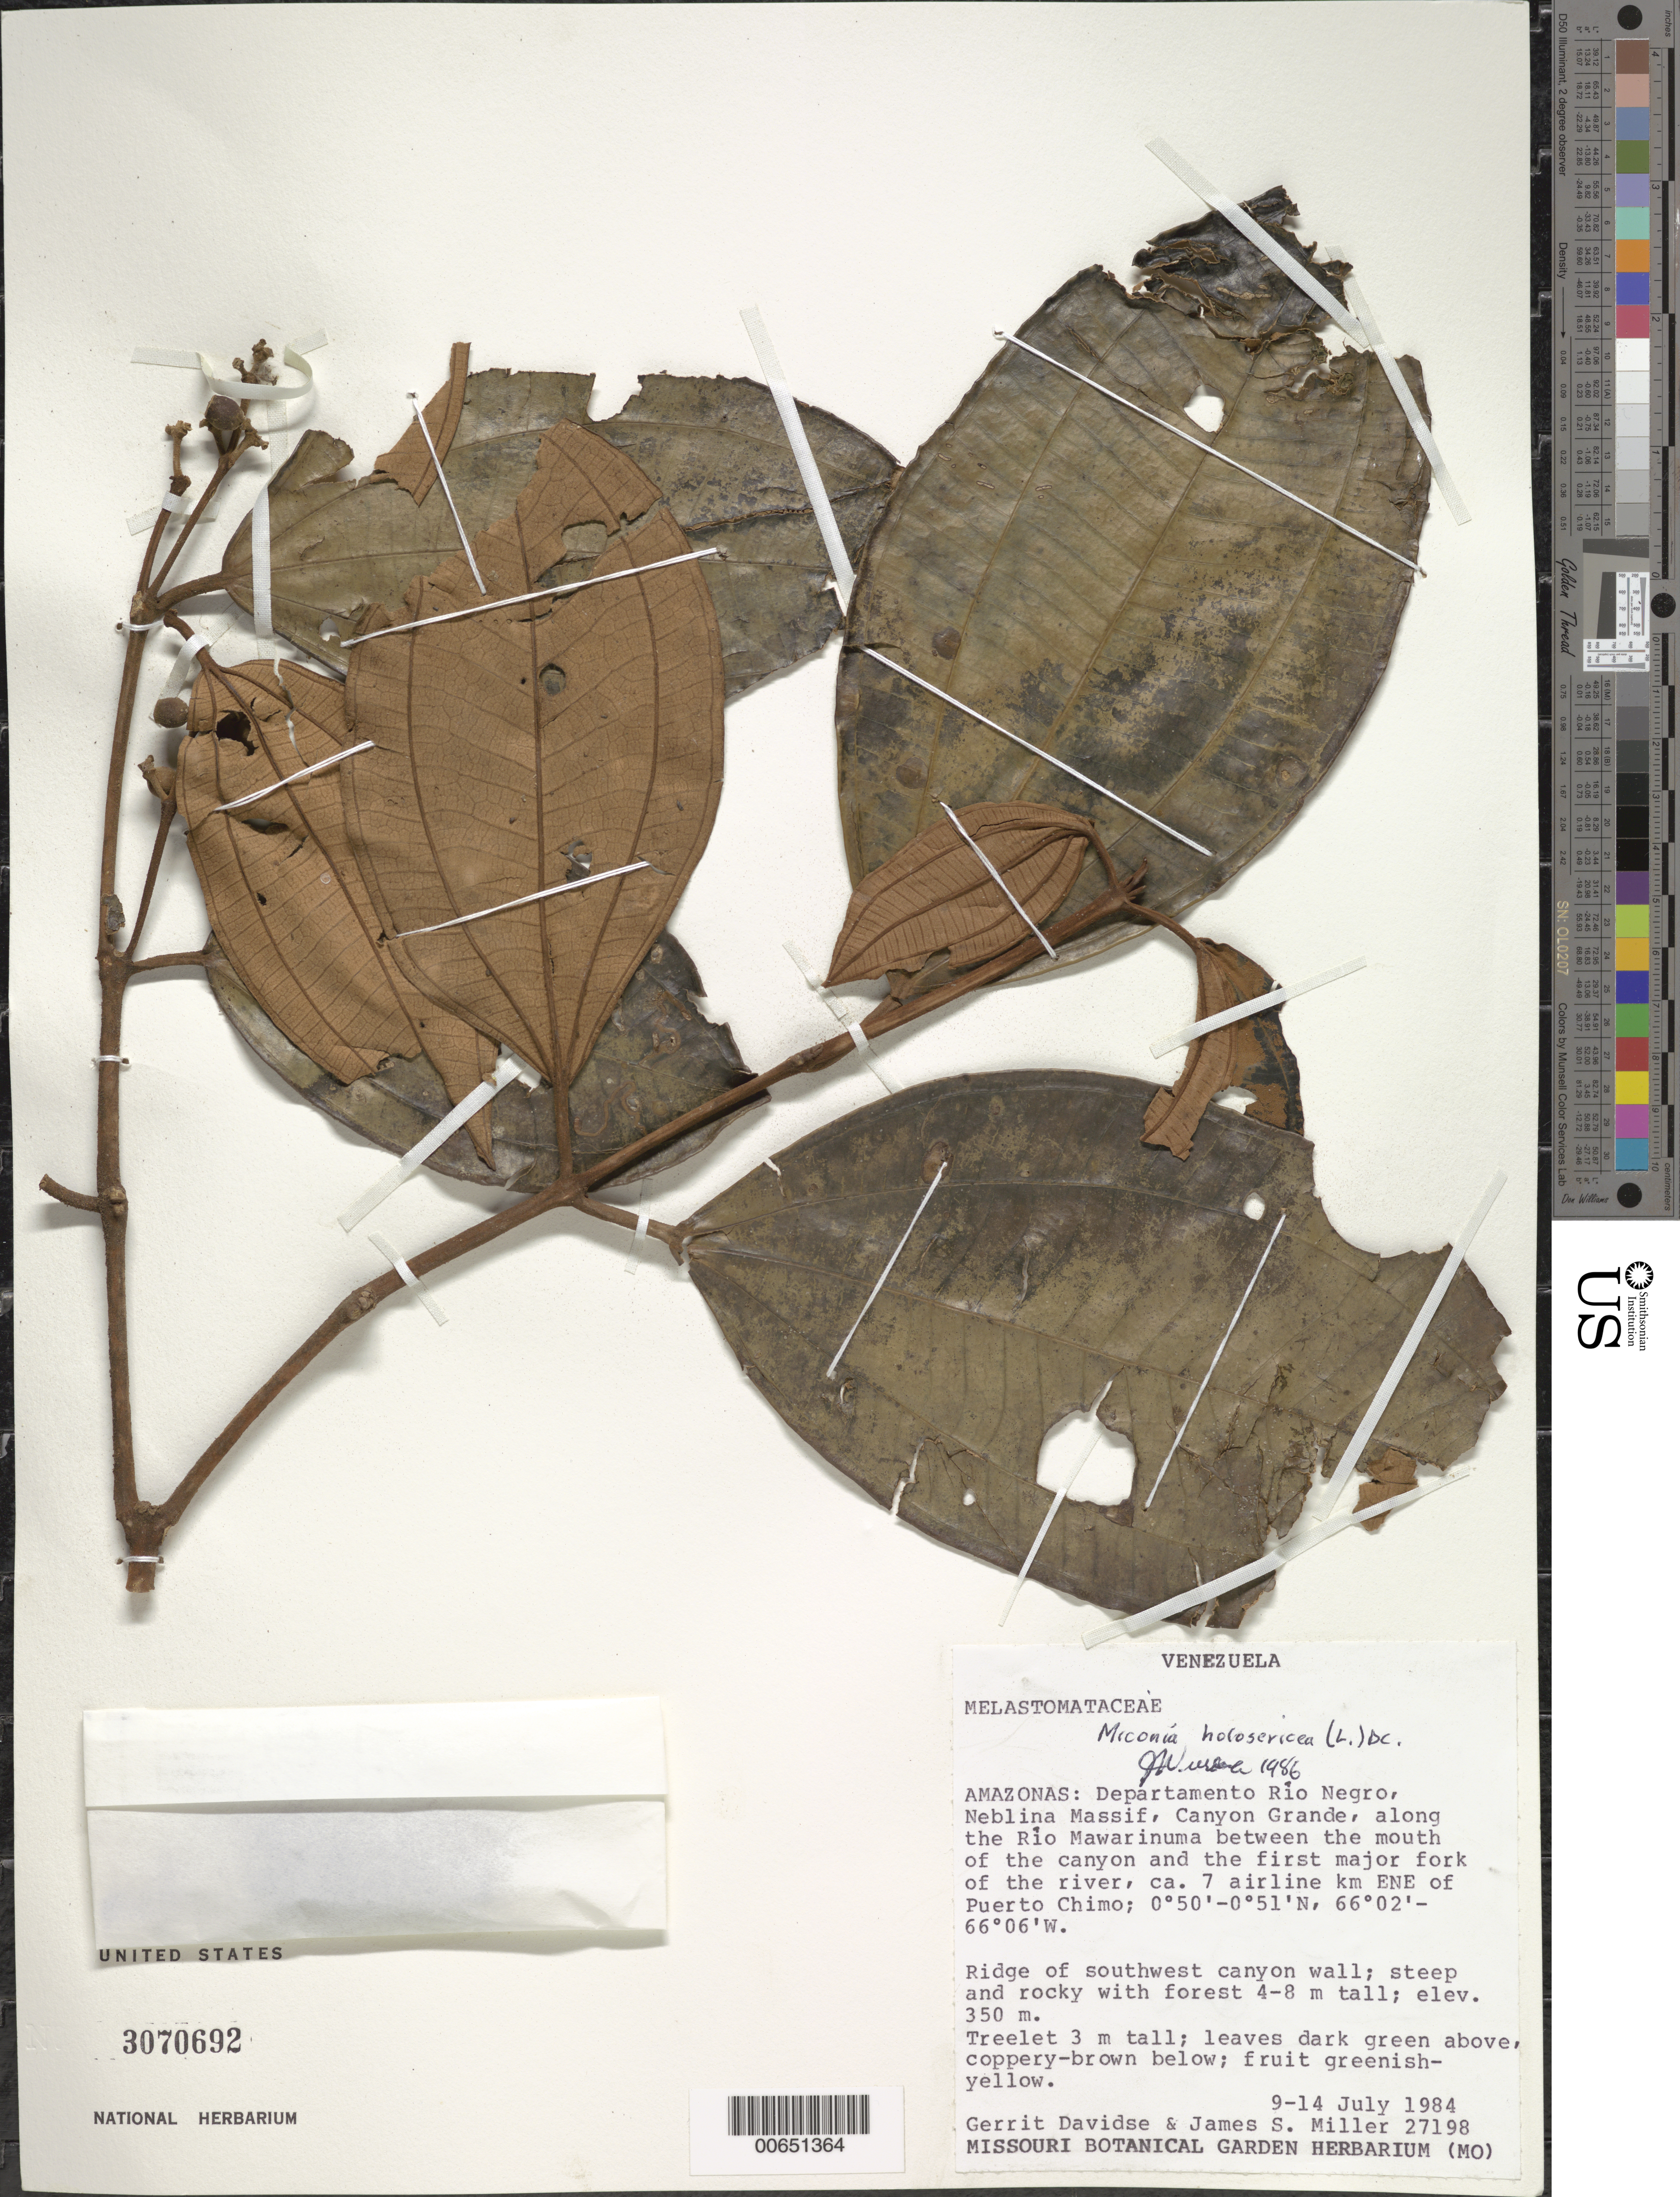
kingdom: Plantae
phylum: Tracheophyta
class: Magnoliopsida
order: Myrtales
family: Melastomataceae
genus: Miconia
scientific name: Miconia holosericea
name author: (L.) DC.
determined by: Wurdack, John J., (US), US (UNITED STATES)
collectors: G. Davidse & J. S. Miller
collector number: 27198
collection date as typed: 9-Jul-84 to 14-Jul-84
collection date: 1984-07-09/1984-07-14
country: Venezuela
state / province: Amazonas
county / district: Río Negro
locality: Neblina Massif, Canyon Grande, along Río Mawarinuma, 7 airline km E-NE of Puerto Chimo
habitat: Ridge of SW canyon wall; steep and rocky with forest 4-8m tall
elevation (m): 350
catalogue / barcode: US 3070692